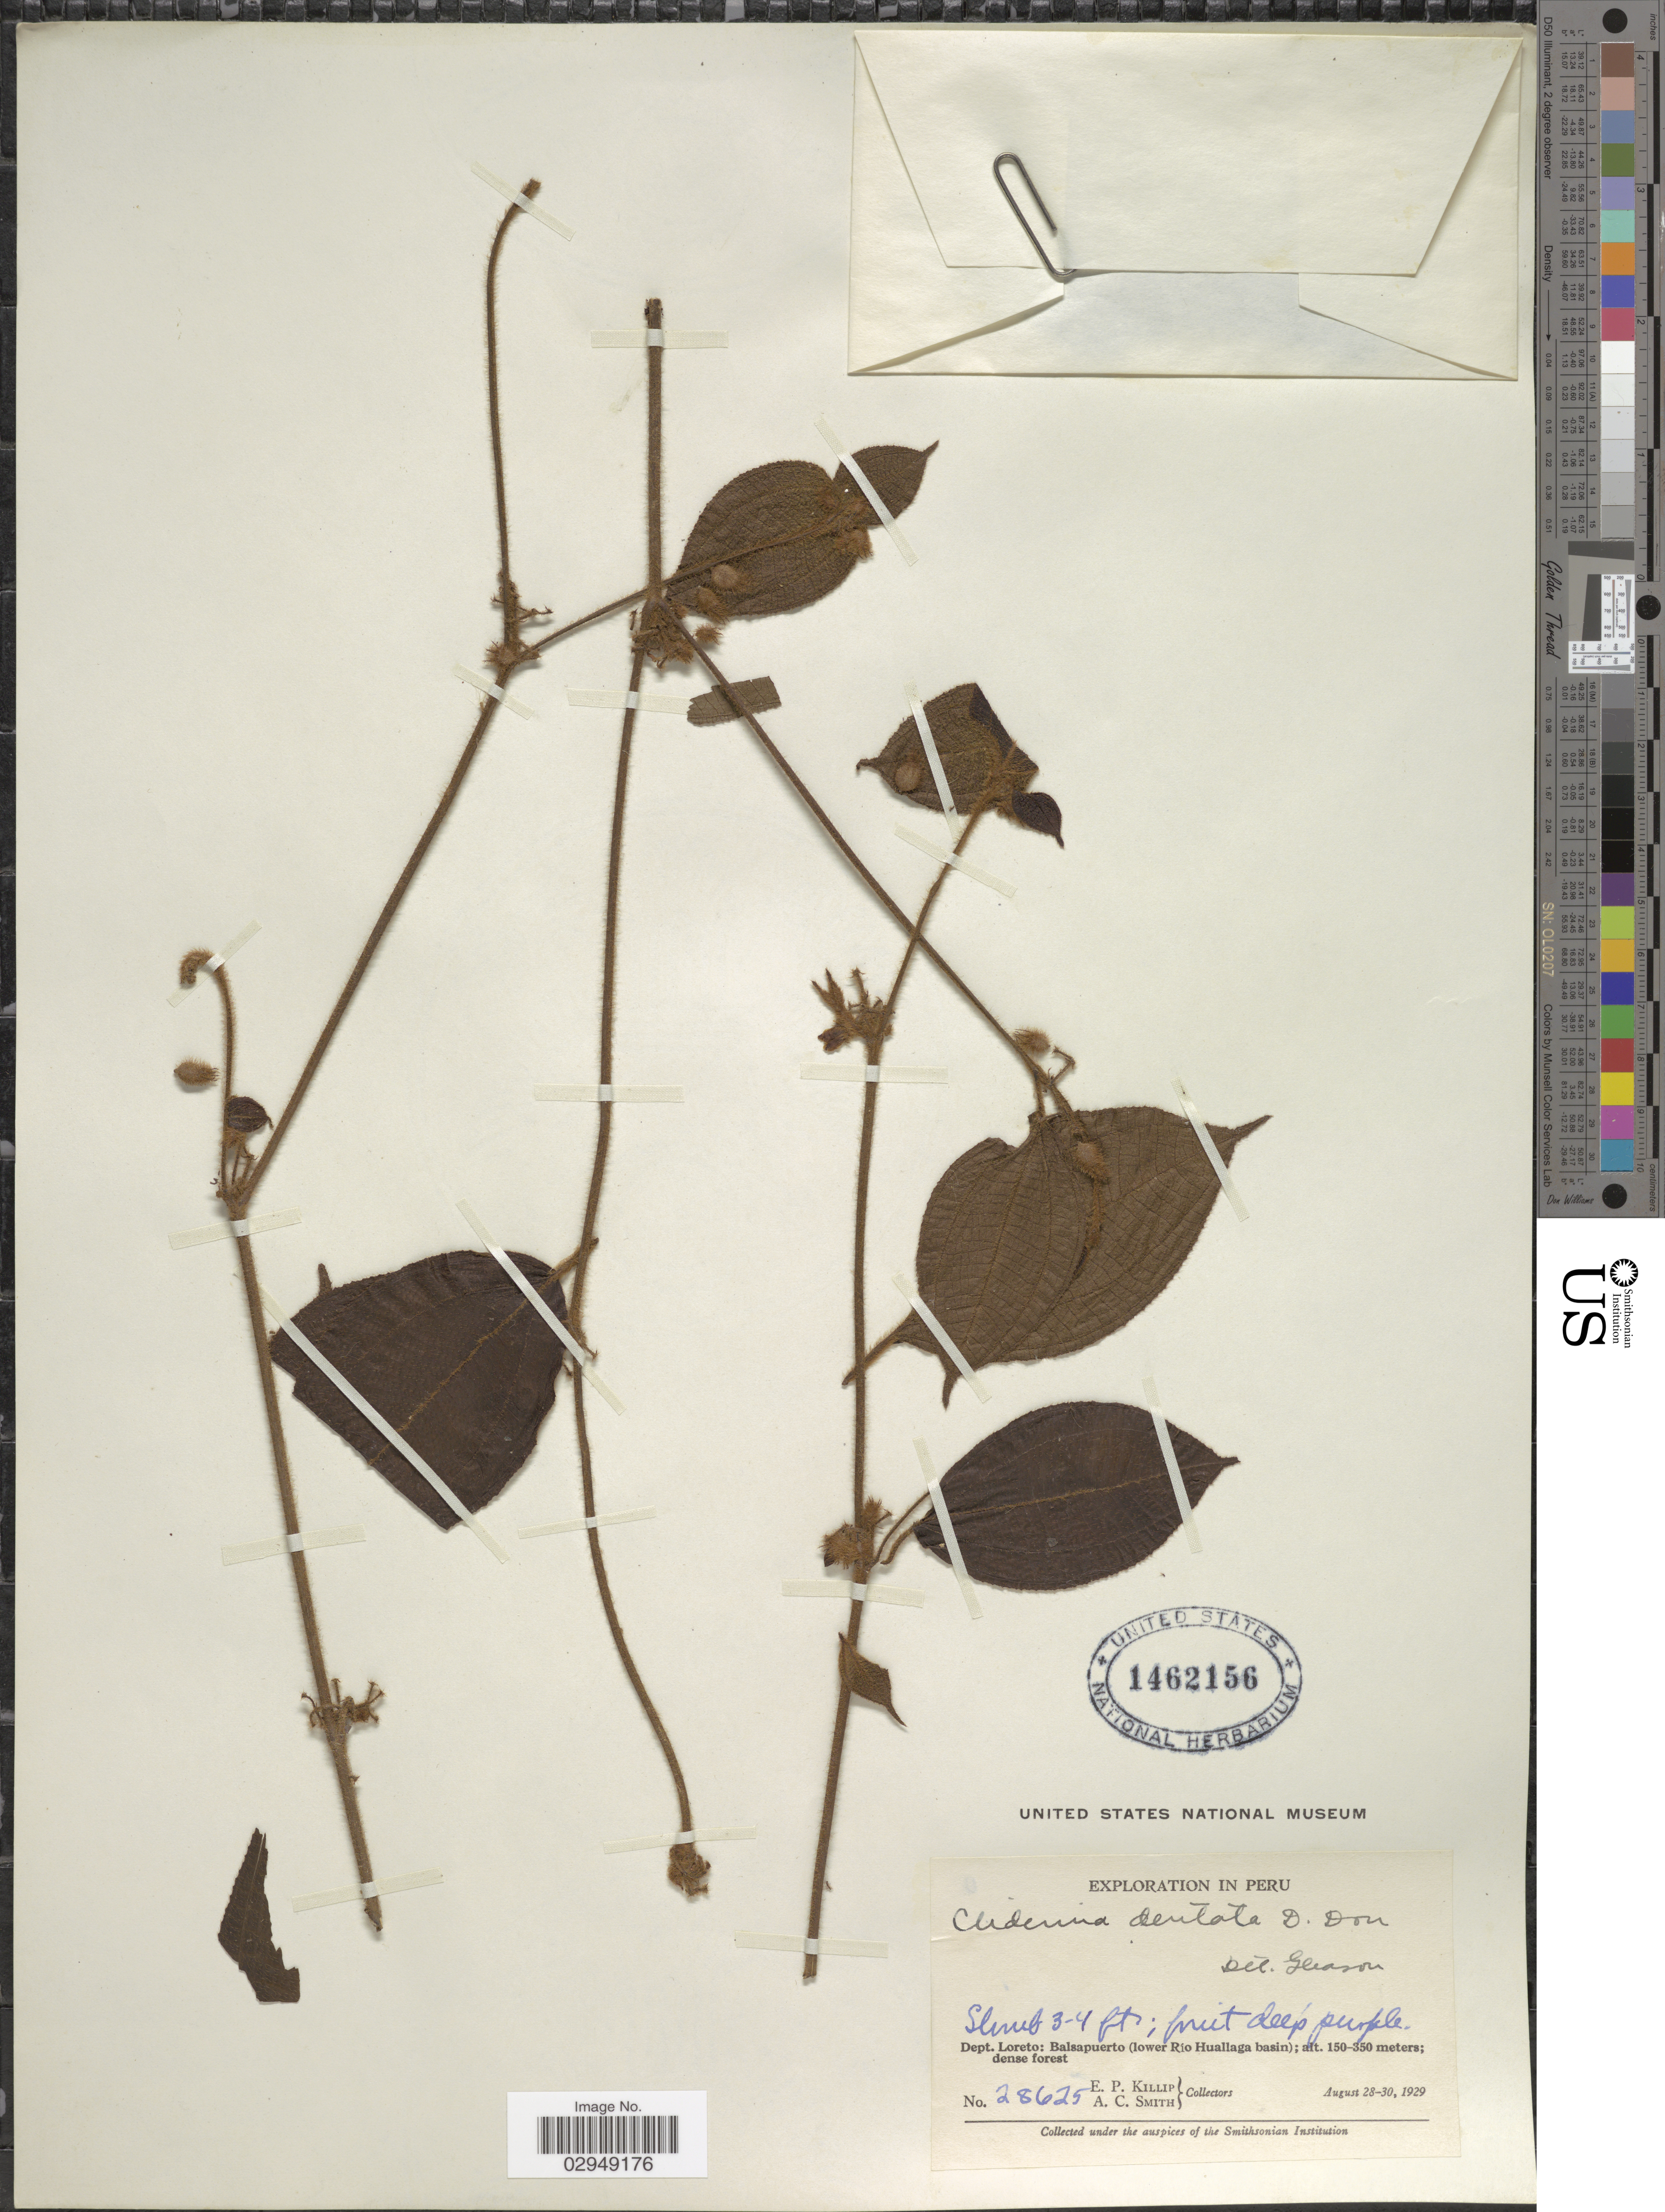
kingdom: Plantae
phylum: Tracheophyta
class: Magnoliopsida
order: Myrtales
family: Melastomataceae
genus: Clidemia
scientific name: Clidemia dentata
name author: D. Don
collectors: E. P. Killip & A. C. Smith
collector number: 28625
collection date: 1929-08-28/1929-08-30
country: Peru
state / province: Loreto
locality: Dept. Loreto, Balsapuerto (lower Río Huallaga basin).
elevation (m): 150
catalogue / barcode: US 1462156